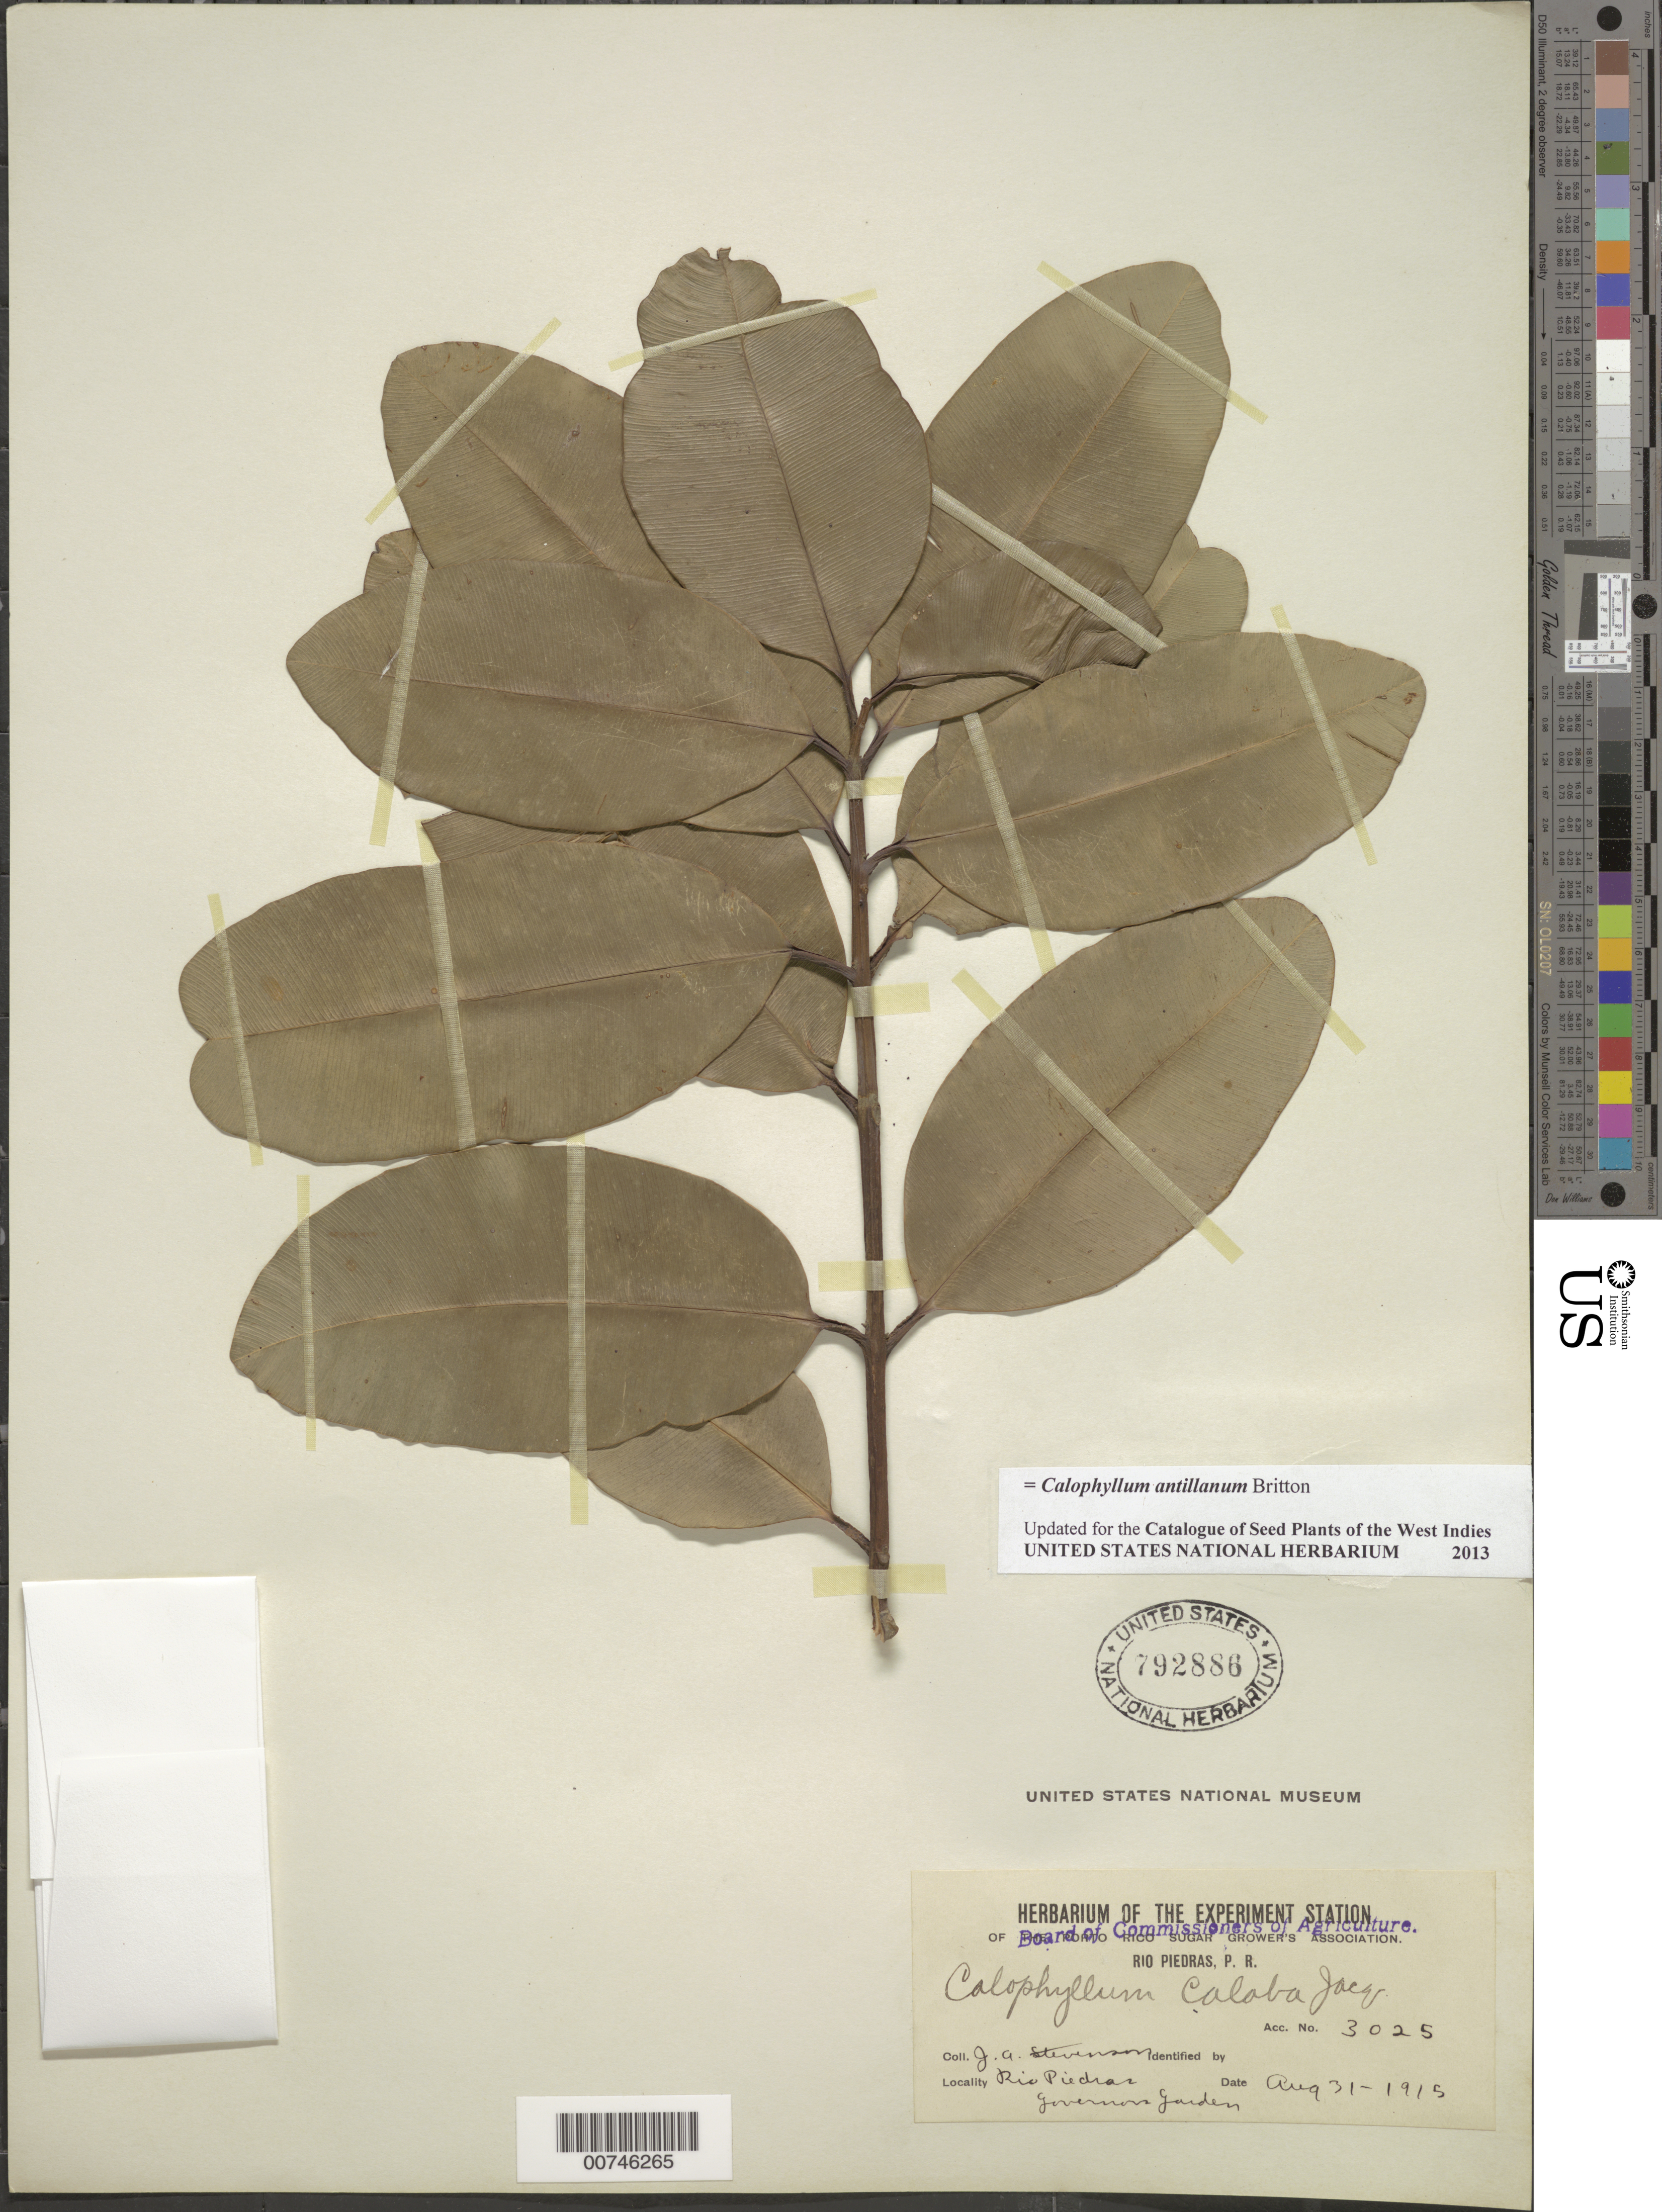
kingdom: Plantae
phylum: Tracheophyta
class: Magnoliopsida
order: Malpighiales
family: Calophyllaceae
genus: Calophyllum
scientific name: Calophyllum antillanum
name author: Britton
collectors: J. Stevenson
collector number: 3025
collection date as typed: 31 Aug 1915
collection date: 1915-08-31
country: Puerto Rico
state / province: San Juan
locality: Governor's garden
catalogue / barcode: US 792886